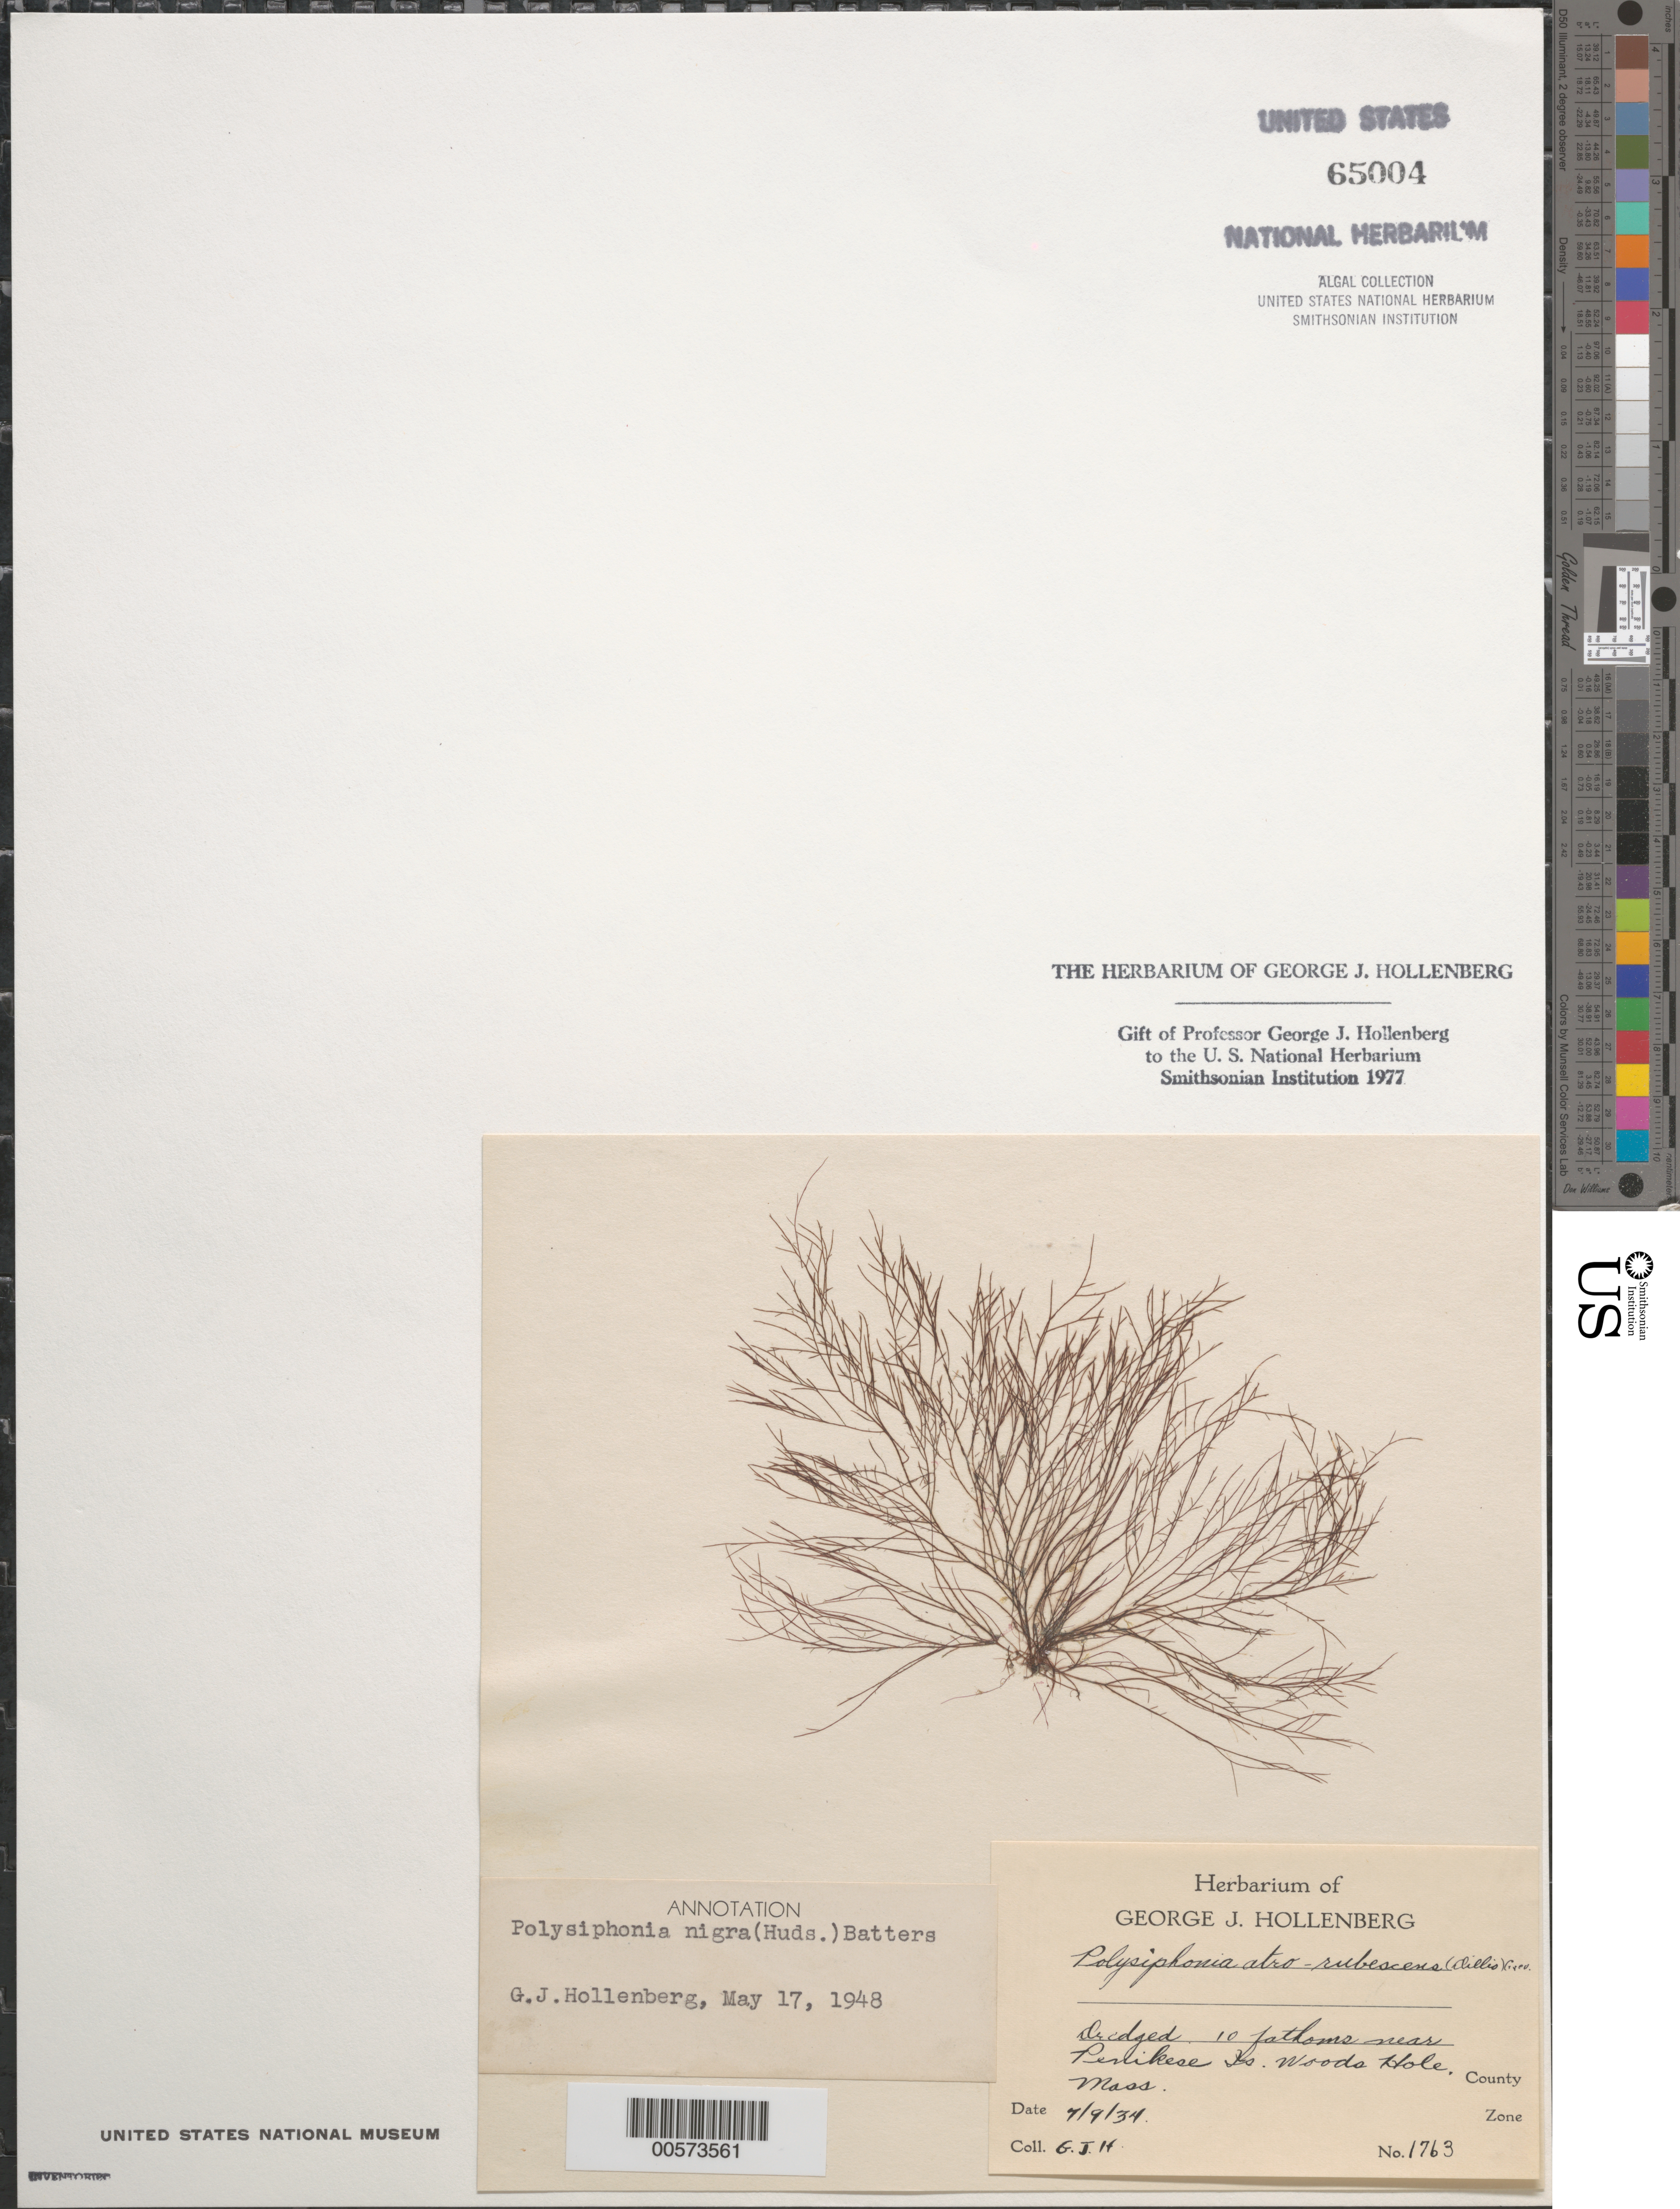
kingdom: Plantae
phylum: Rhodophyta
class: Florideophyceae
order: Ceramiales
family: Rhodomelaceae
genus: Vertebrata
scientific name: Vertebrata nigra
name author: (Hudson) Diaz-Tapia & Maggs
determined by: Algae name updating Project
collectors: G. Hollenberg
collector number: GJH 1763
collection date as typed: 09 Jul 1934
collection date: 1934-07-09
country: United States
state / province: Massachusetts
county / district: Dukes County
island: Elizabeth Islands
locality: Near Penikese Island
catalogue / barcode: US 65004